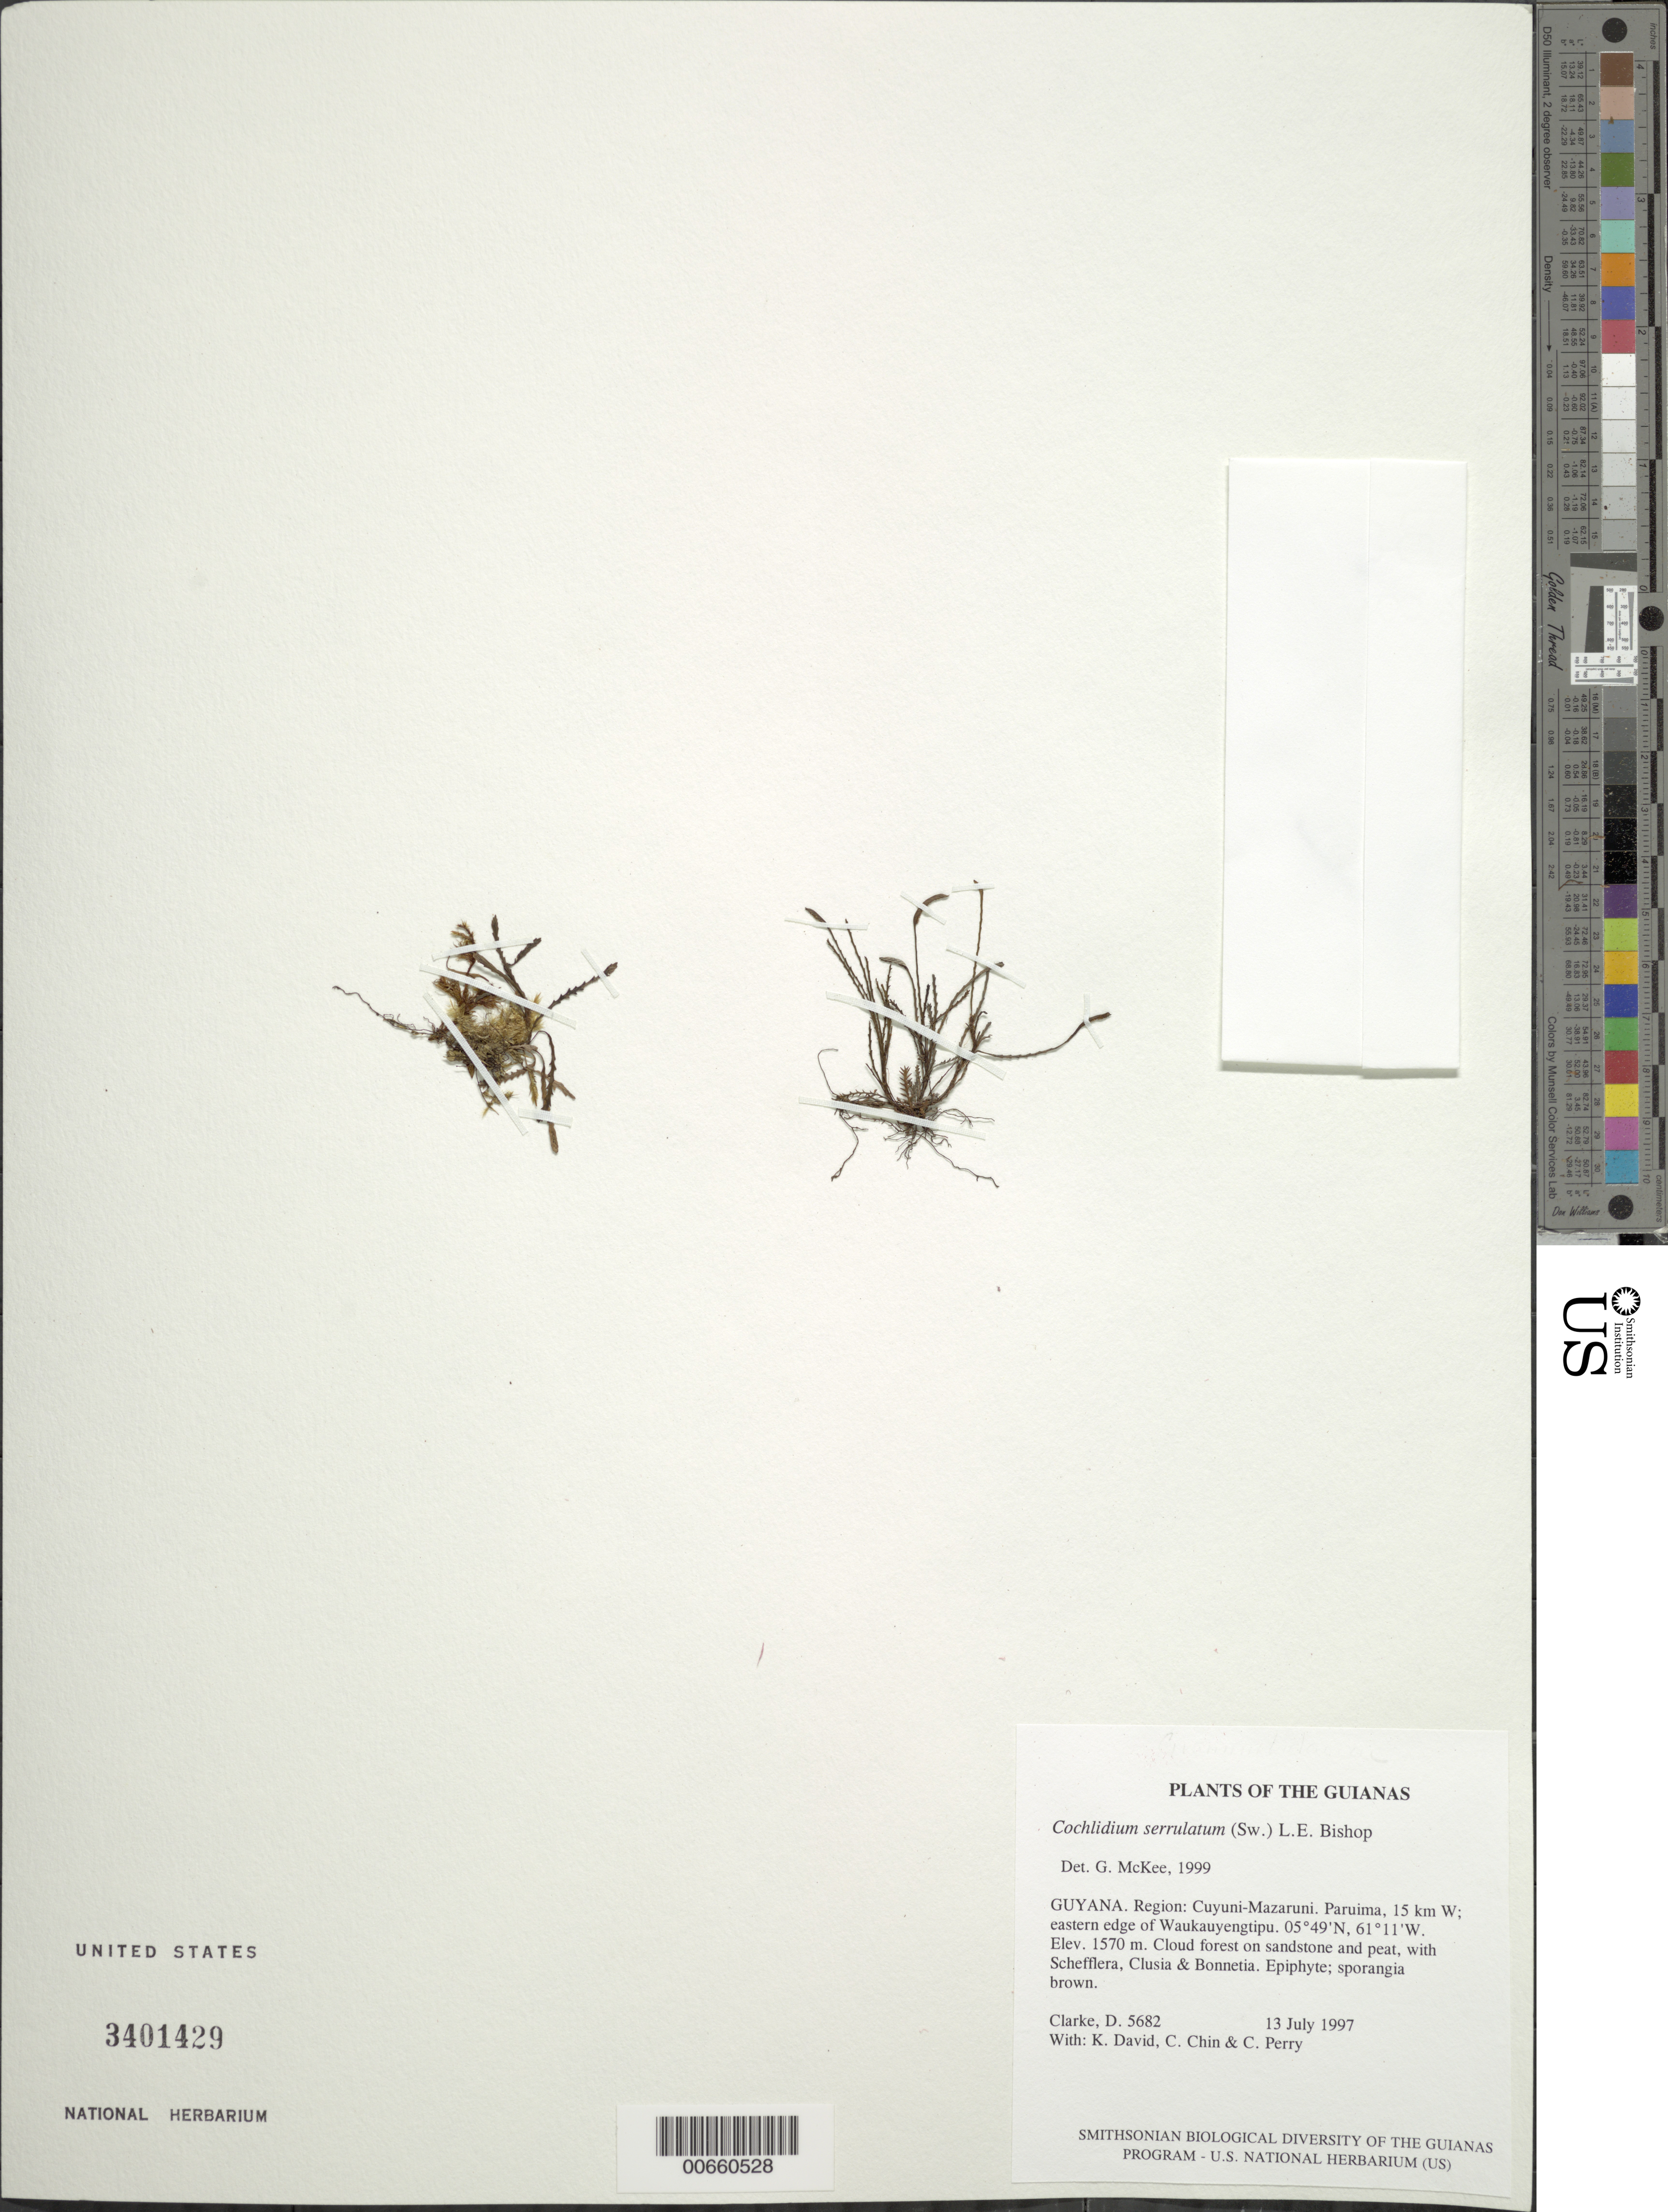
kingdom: Plantae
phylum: Tracheophyta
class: Polypodiopsida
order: Polypodiales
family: Polypodiaceae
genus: Cochlidium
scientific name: Cochlidium serrulatum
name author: (Sw.) L.E. Bishop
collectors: D. Clarke, K. David, C. Chin & C. Perry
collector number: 5682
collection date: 1997-07-13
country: Guyana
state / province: Cuyuni-Mazaruni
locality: Region: Cuyumi-Mazaruni, Paruima, 15 km W; eastern edge of Waukauyengtipu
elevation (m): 1570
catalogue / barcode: US 3401429